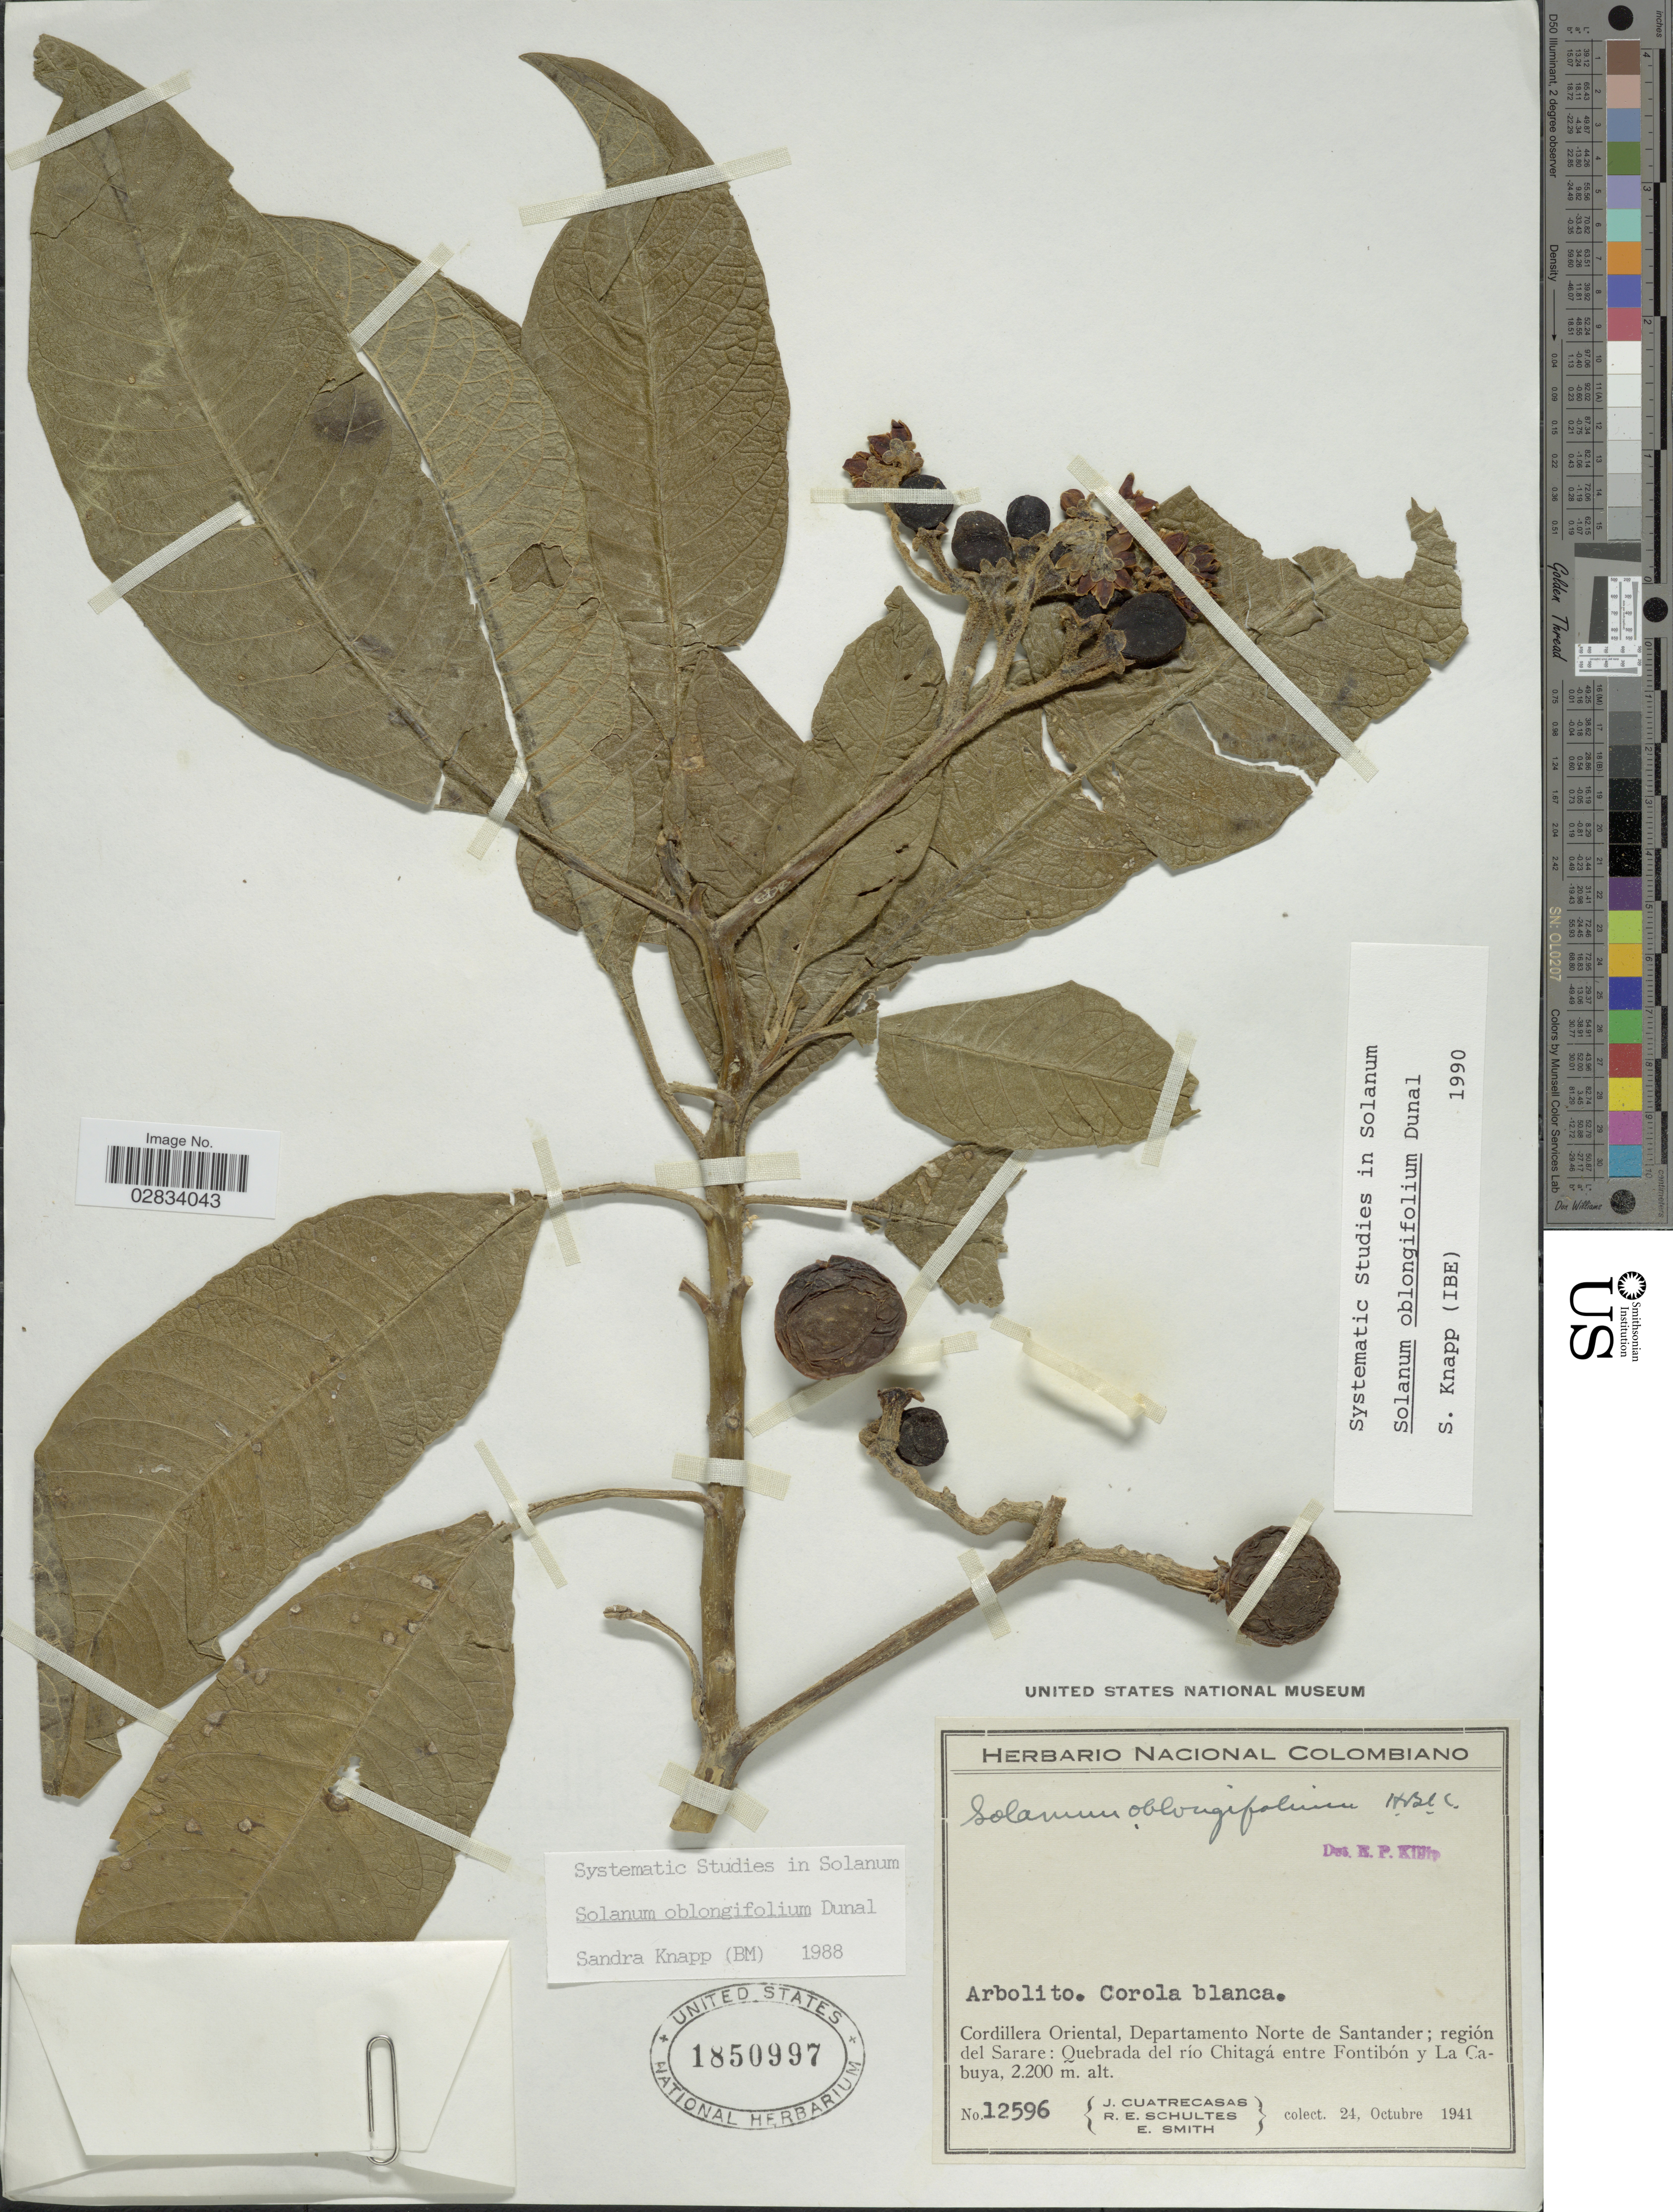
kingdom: Plantae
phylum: Tracheophyta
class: Magnoliopsida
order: Solanales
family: Solanaceae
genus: Solanum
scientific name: Solanum oblongifolium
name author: Duval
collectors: J. Cuatrecasas, R. E. Schultes & E. Smith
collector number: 12596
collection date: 1941-10-24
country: Colombia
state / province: Norte de Santander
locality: Cordillera Oriental: región del Sarare: Quebrada del río Chitagá entre Fontibon y La Cabuya.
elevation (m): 2200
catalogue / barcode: US 1850997